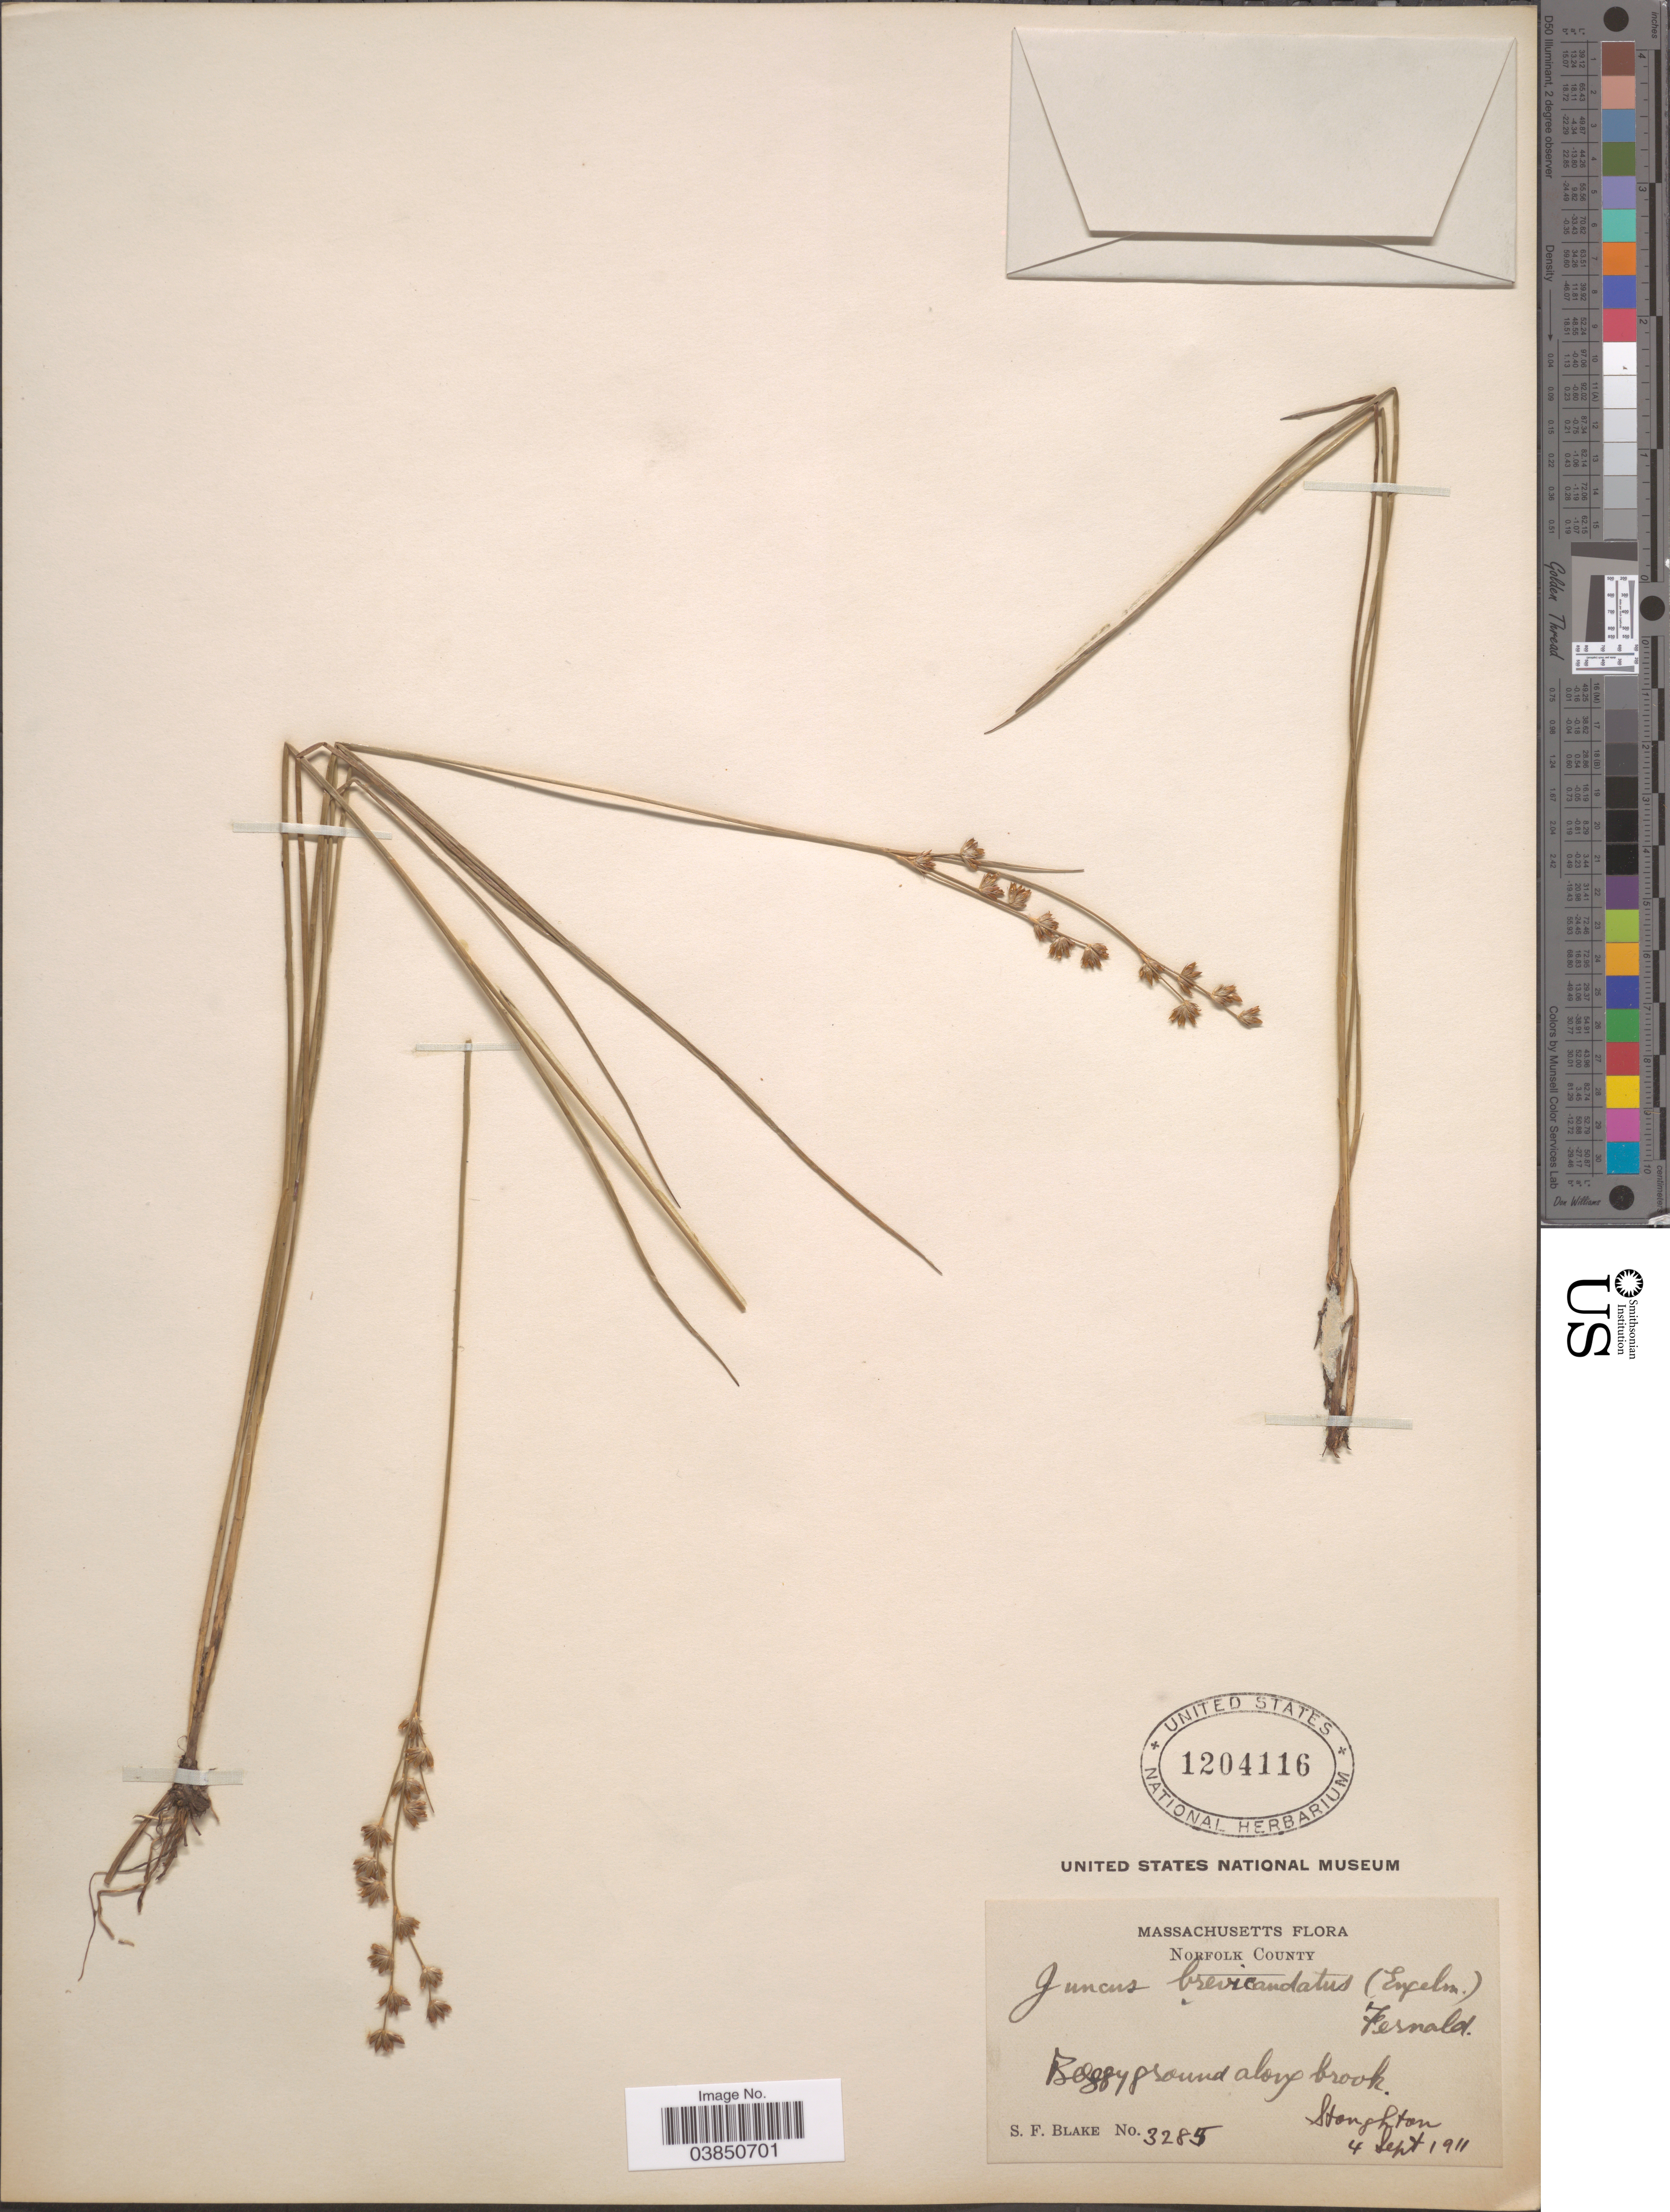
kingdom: Plantae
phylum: Tracheophyta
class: Liliopsida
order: Poales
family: Juncaceae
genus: Juncus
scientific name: Juncus brevicaudatus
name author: (Engelm.) Fernald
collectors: S. Blake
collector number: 3285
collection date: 1911-09-04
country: United States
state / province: Massachusetts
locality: Norfolk County. Along brook. Stoughton.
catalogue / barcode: US 1204116